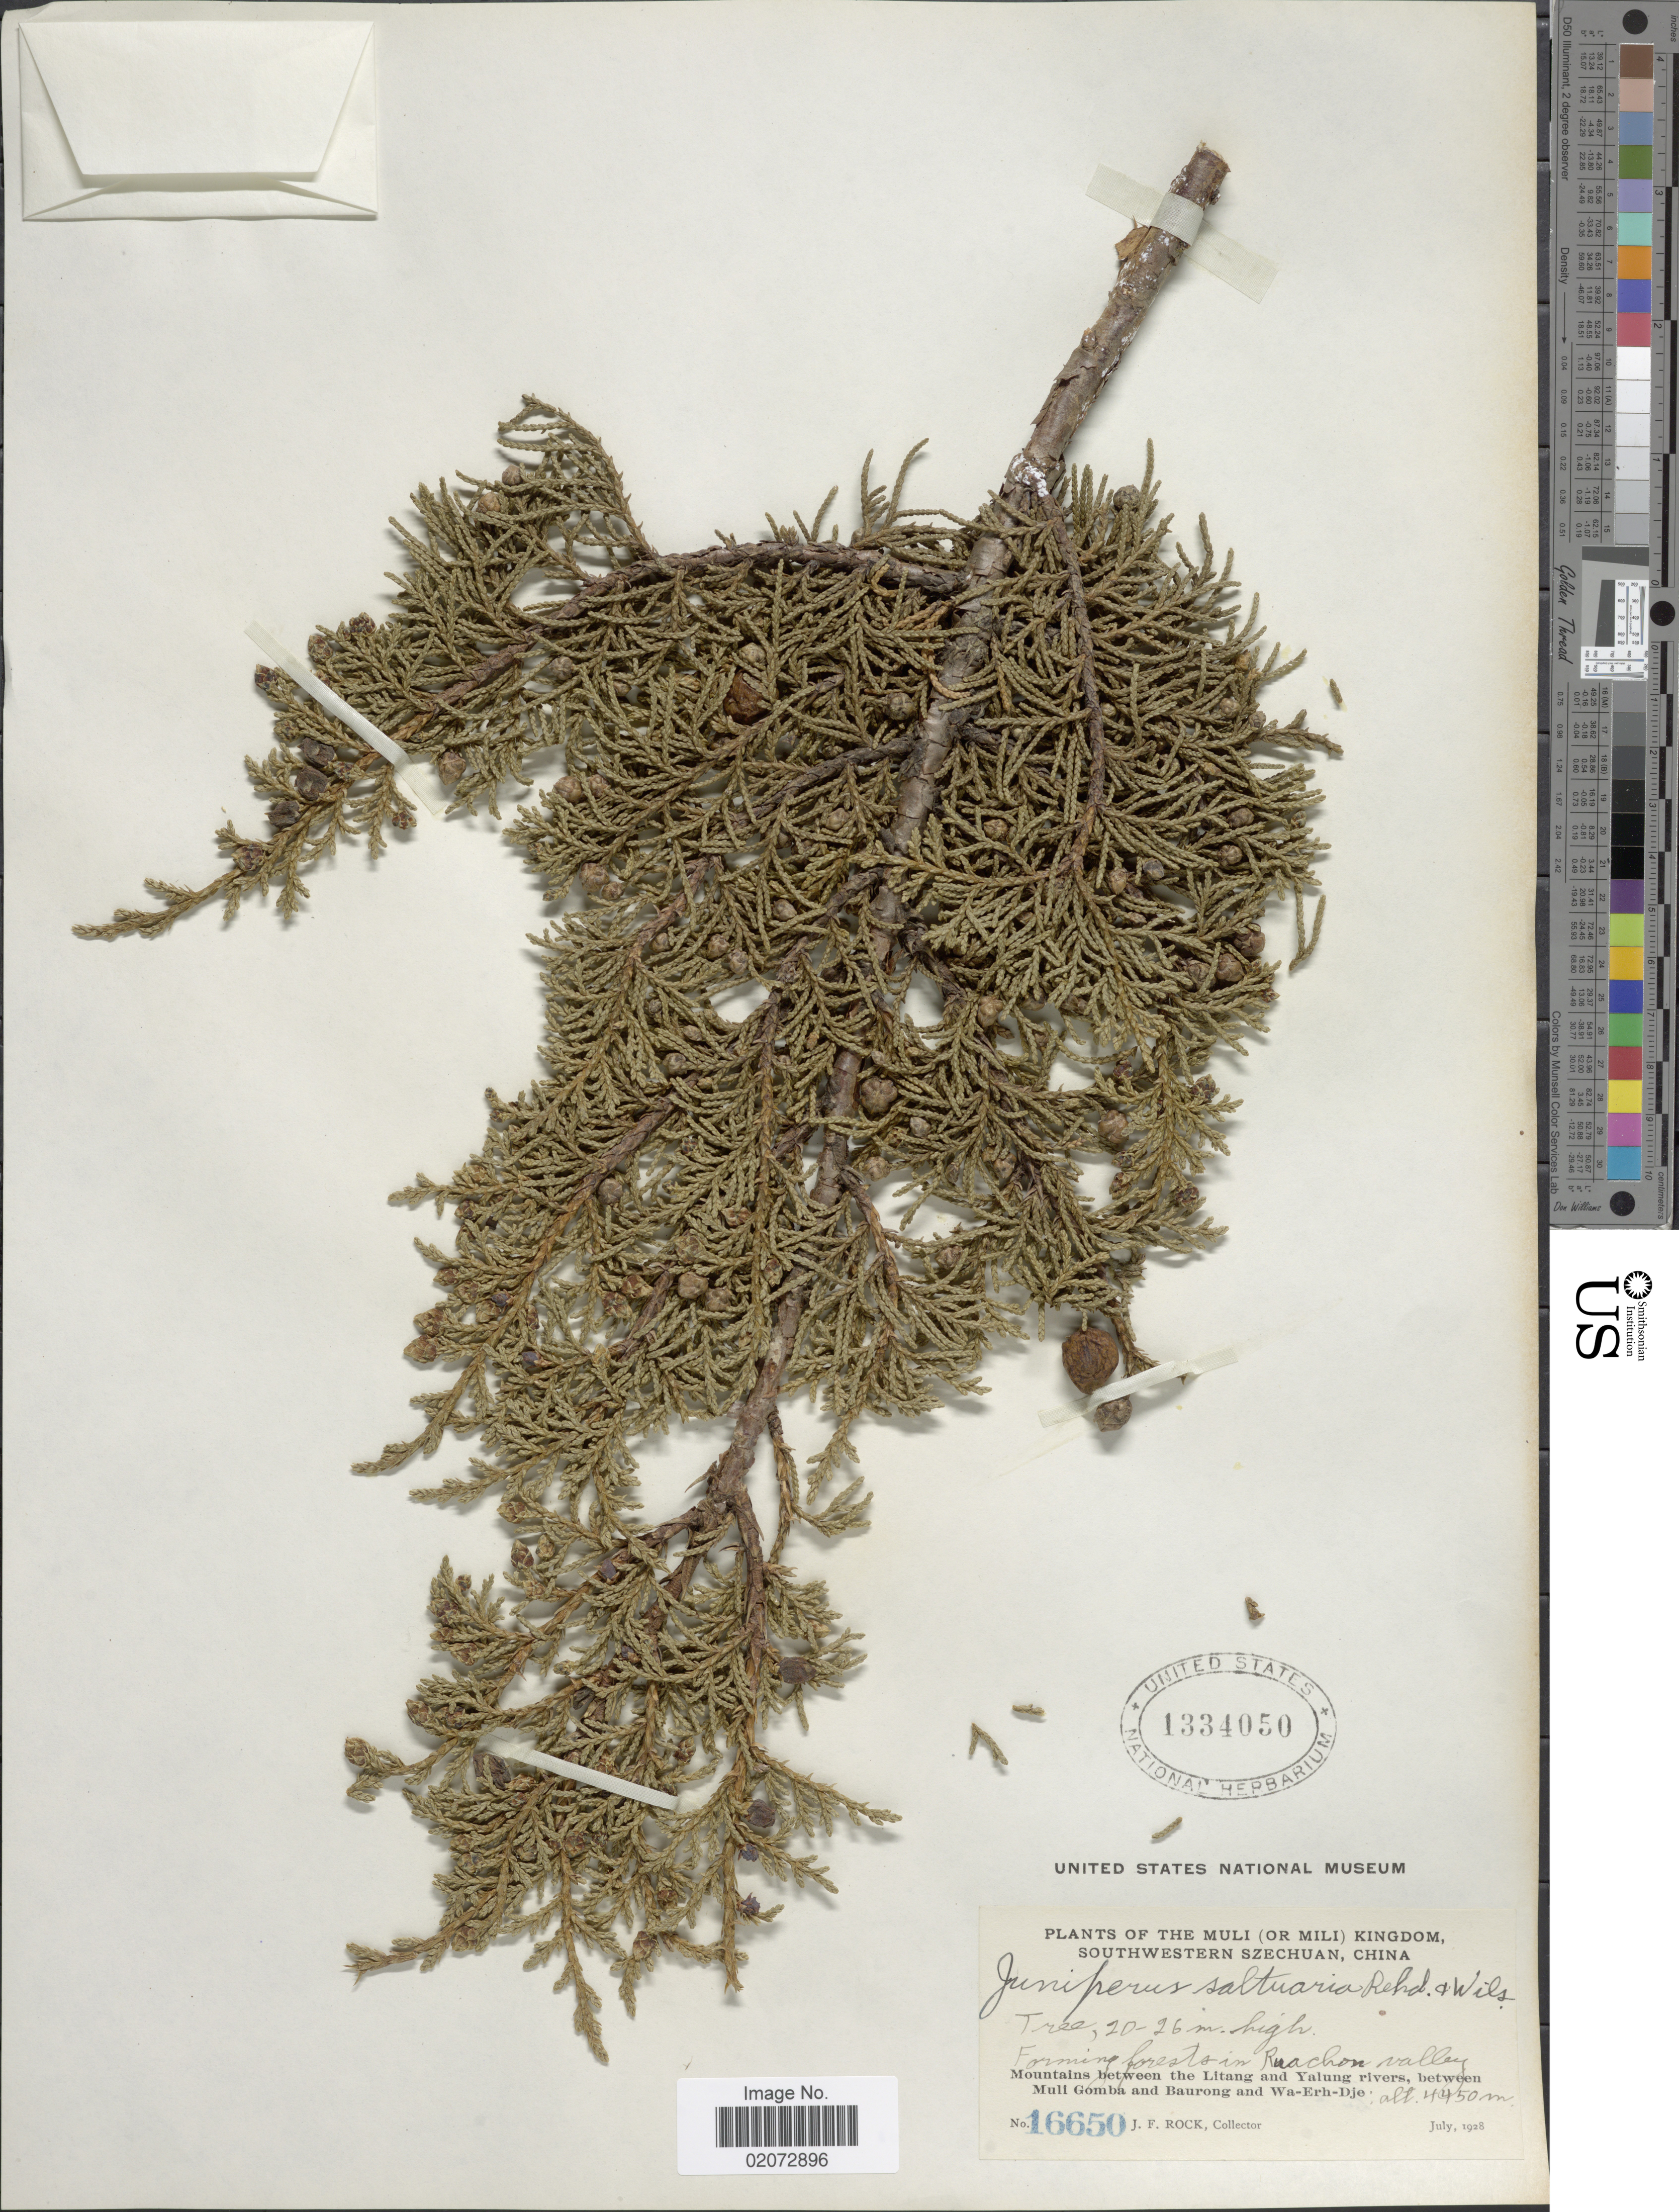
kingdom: Plantae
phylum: Tracheophyta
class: Pinopsida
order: Pinales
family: Cupressaceae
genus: Juniperus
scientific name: Juniperus saltuaria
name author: Rehder & E.H. Wilson in Sarg.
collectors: J. Rock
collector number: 16650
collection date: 1928-07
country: China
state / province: Sichuan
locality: The Muli (or mili) Kingdom, southwestern Szechuan, China. Mountains between the Litang and Yalung rivers, between Muli Gomba and Bauong and Wa-Erh-Dje.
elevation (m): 4450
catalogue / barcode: US 1334050